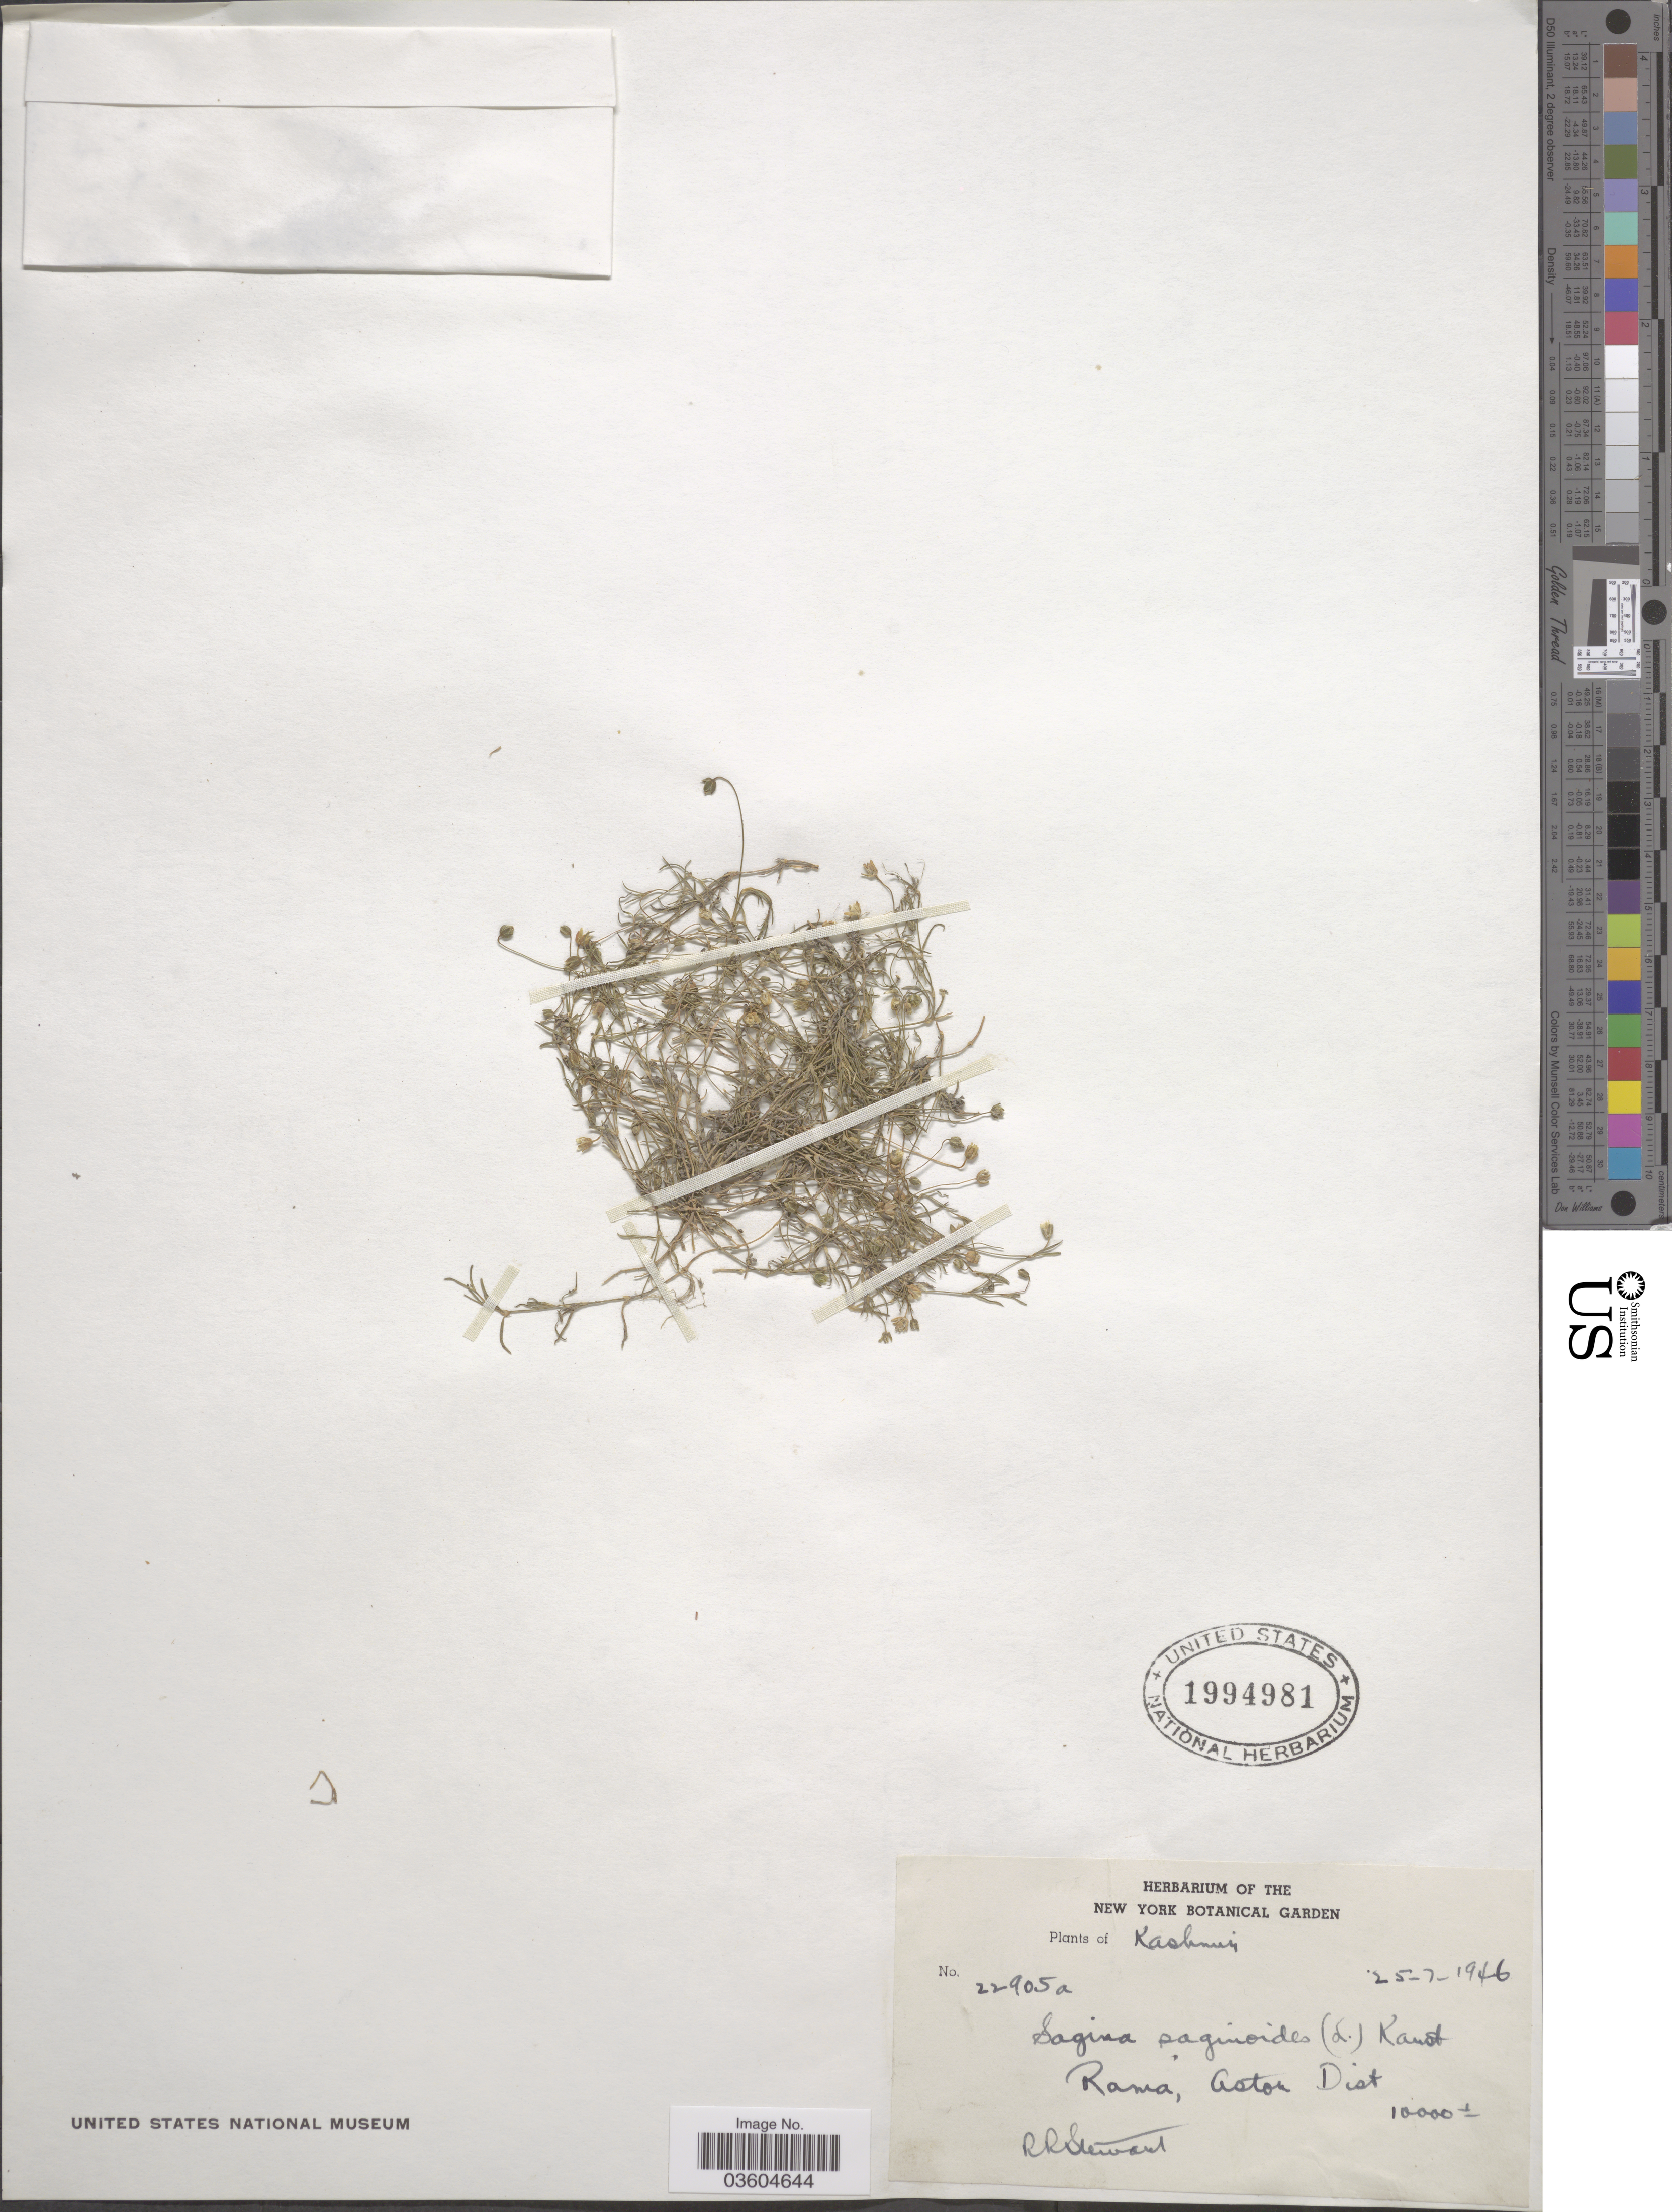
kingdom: Plantae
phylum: Tracheophyta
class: Magnoliopsida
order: Caryophyllales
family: Caryophyllaceae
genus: Sagina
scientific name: Sagina saginoides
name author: (L.) H. Karst.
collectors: R. Stewart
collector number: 2905a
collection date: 1946-07-25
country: India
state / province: Jammu and Kashmir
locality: Kashmir. Rama, Astor Dist.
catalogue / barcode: US 1994981